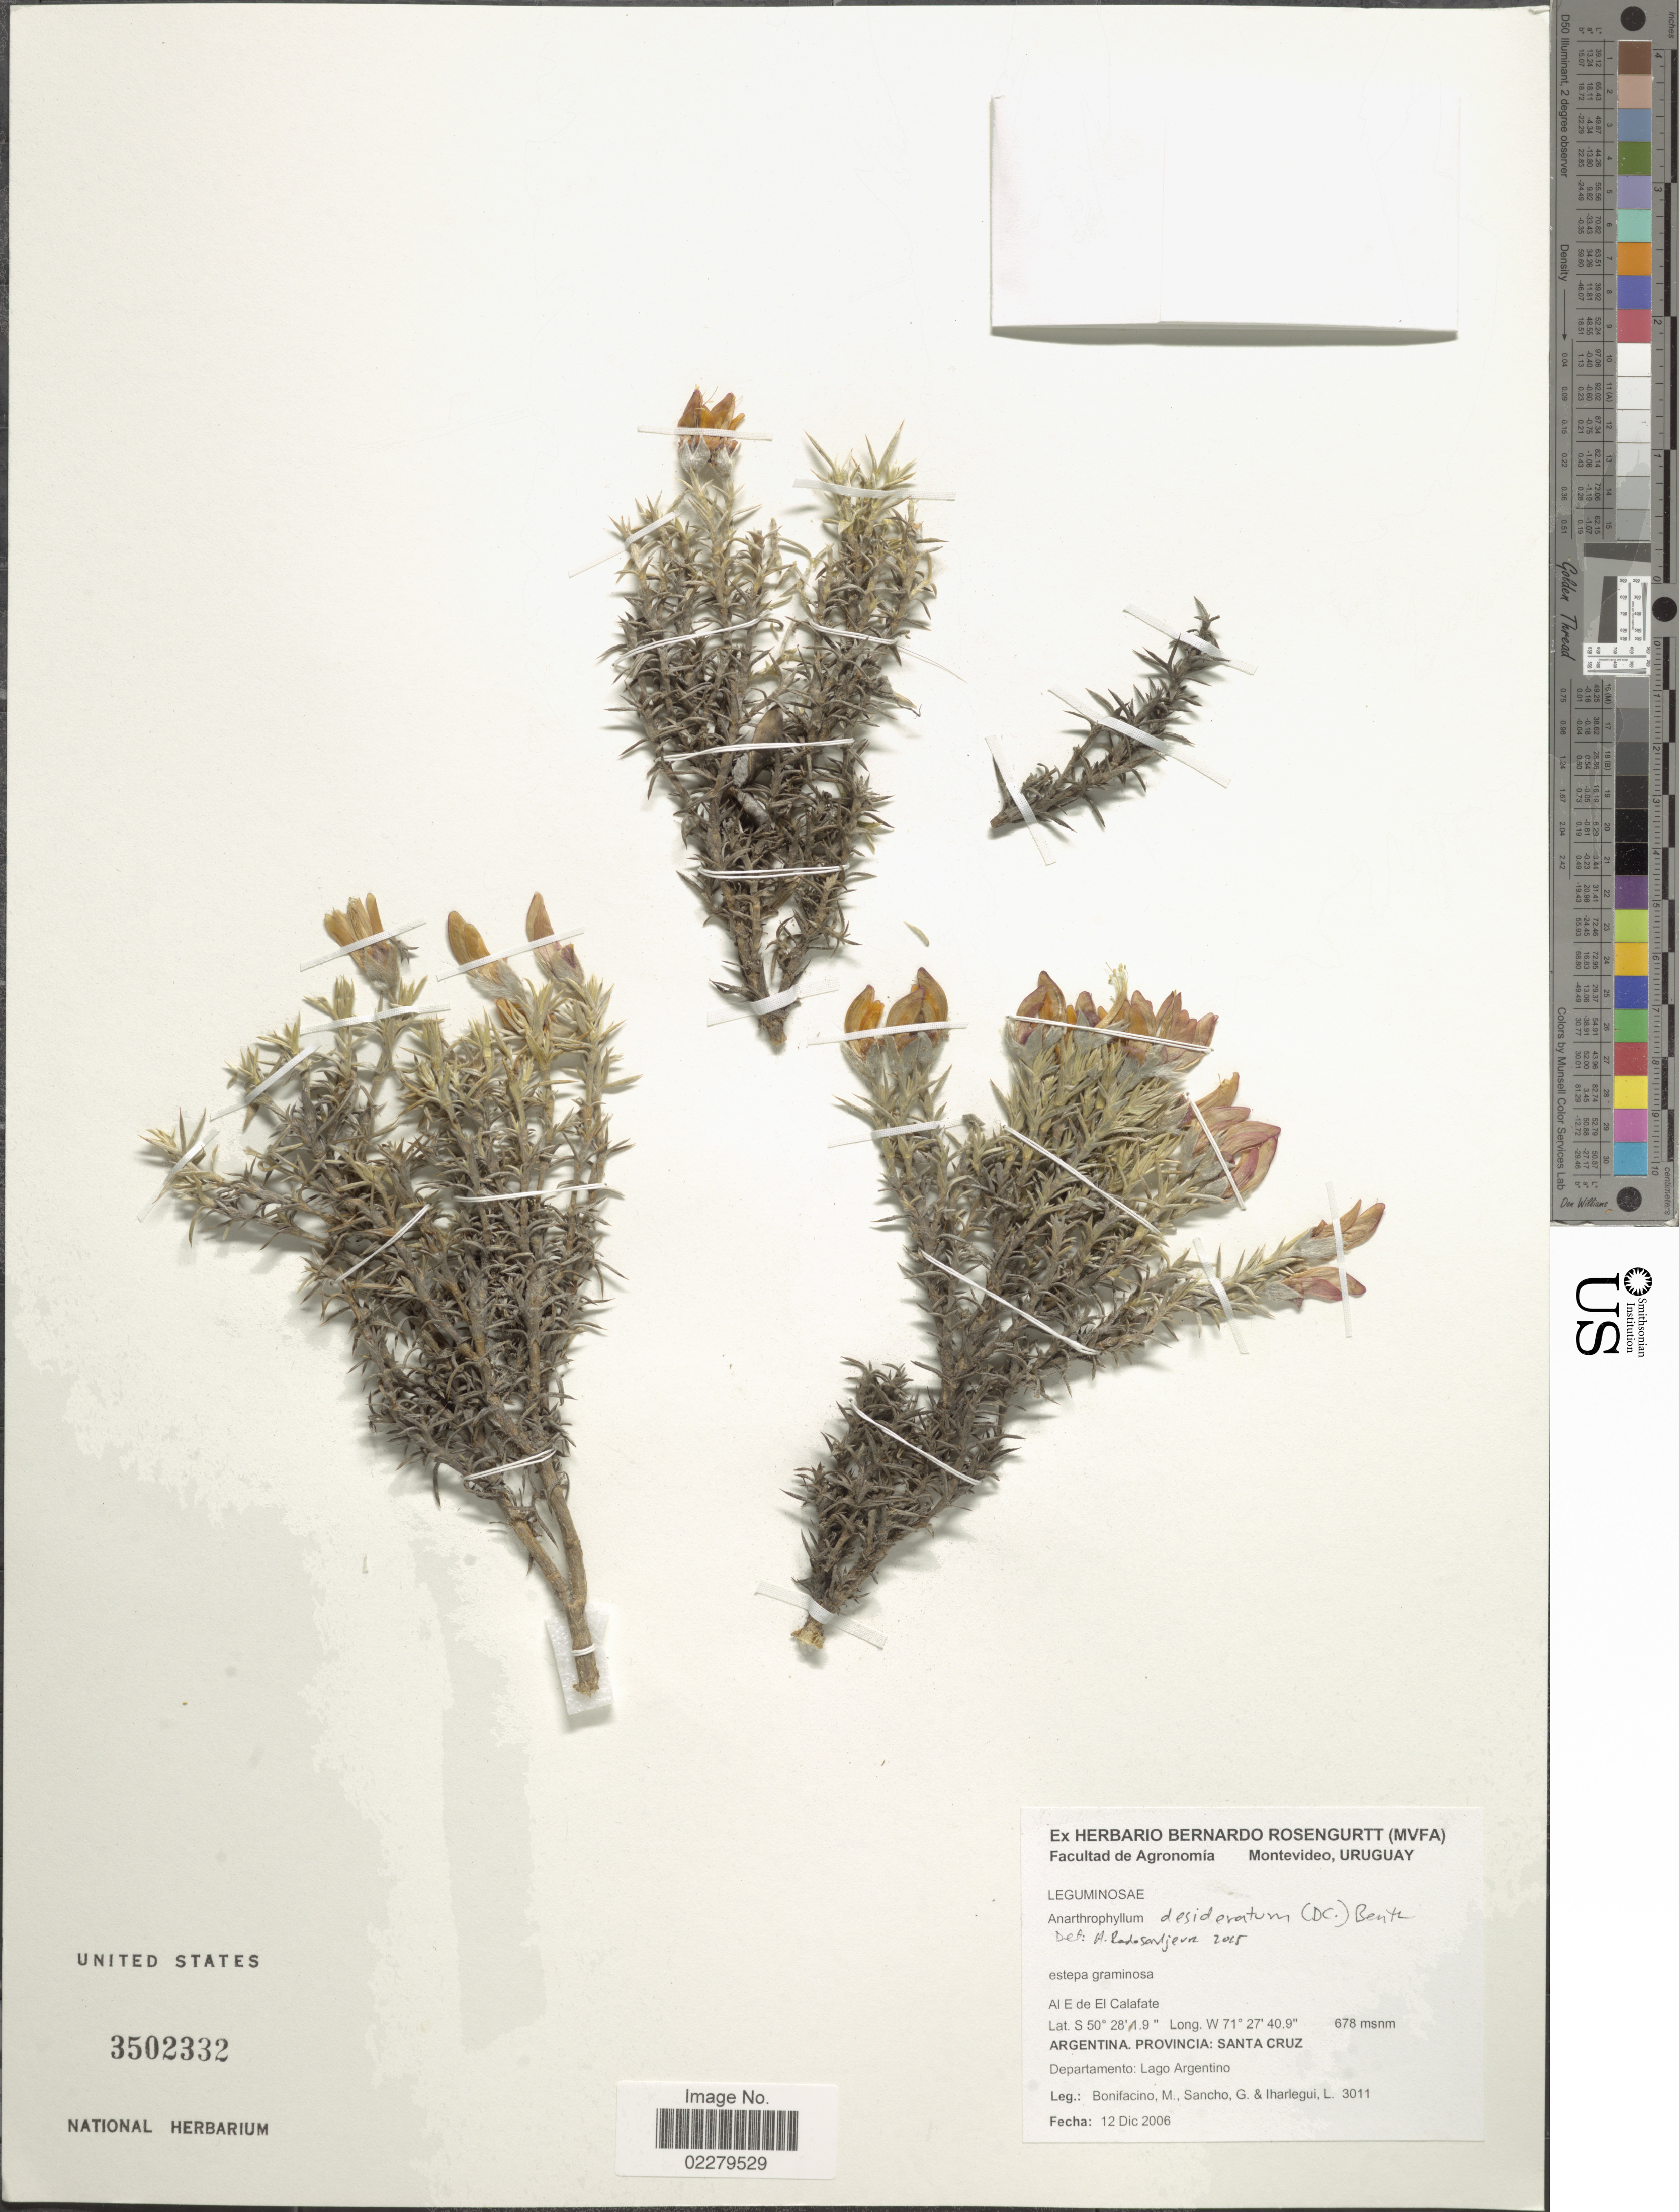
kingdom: Plantae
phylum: Tracheophyta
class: Magnoliopsida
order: Fabales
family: Fabaceae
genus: Anarthrophyllum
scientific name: Anarthrophyllum desideratum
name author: (DC.) Benth.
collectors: M. Bonifacino, G. Sancho & L. Iharlegui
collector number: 3011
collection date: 2006-12-12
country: Argentina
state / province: Santa Cruz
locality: Al E de El Calafate. Provincia Santa Cruz. Departamento: Lago Argentino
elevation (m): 678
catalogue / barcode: US 3502332